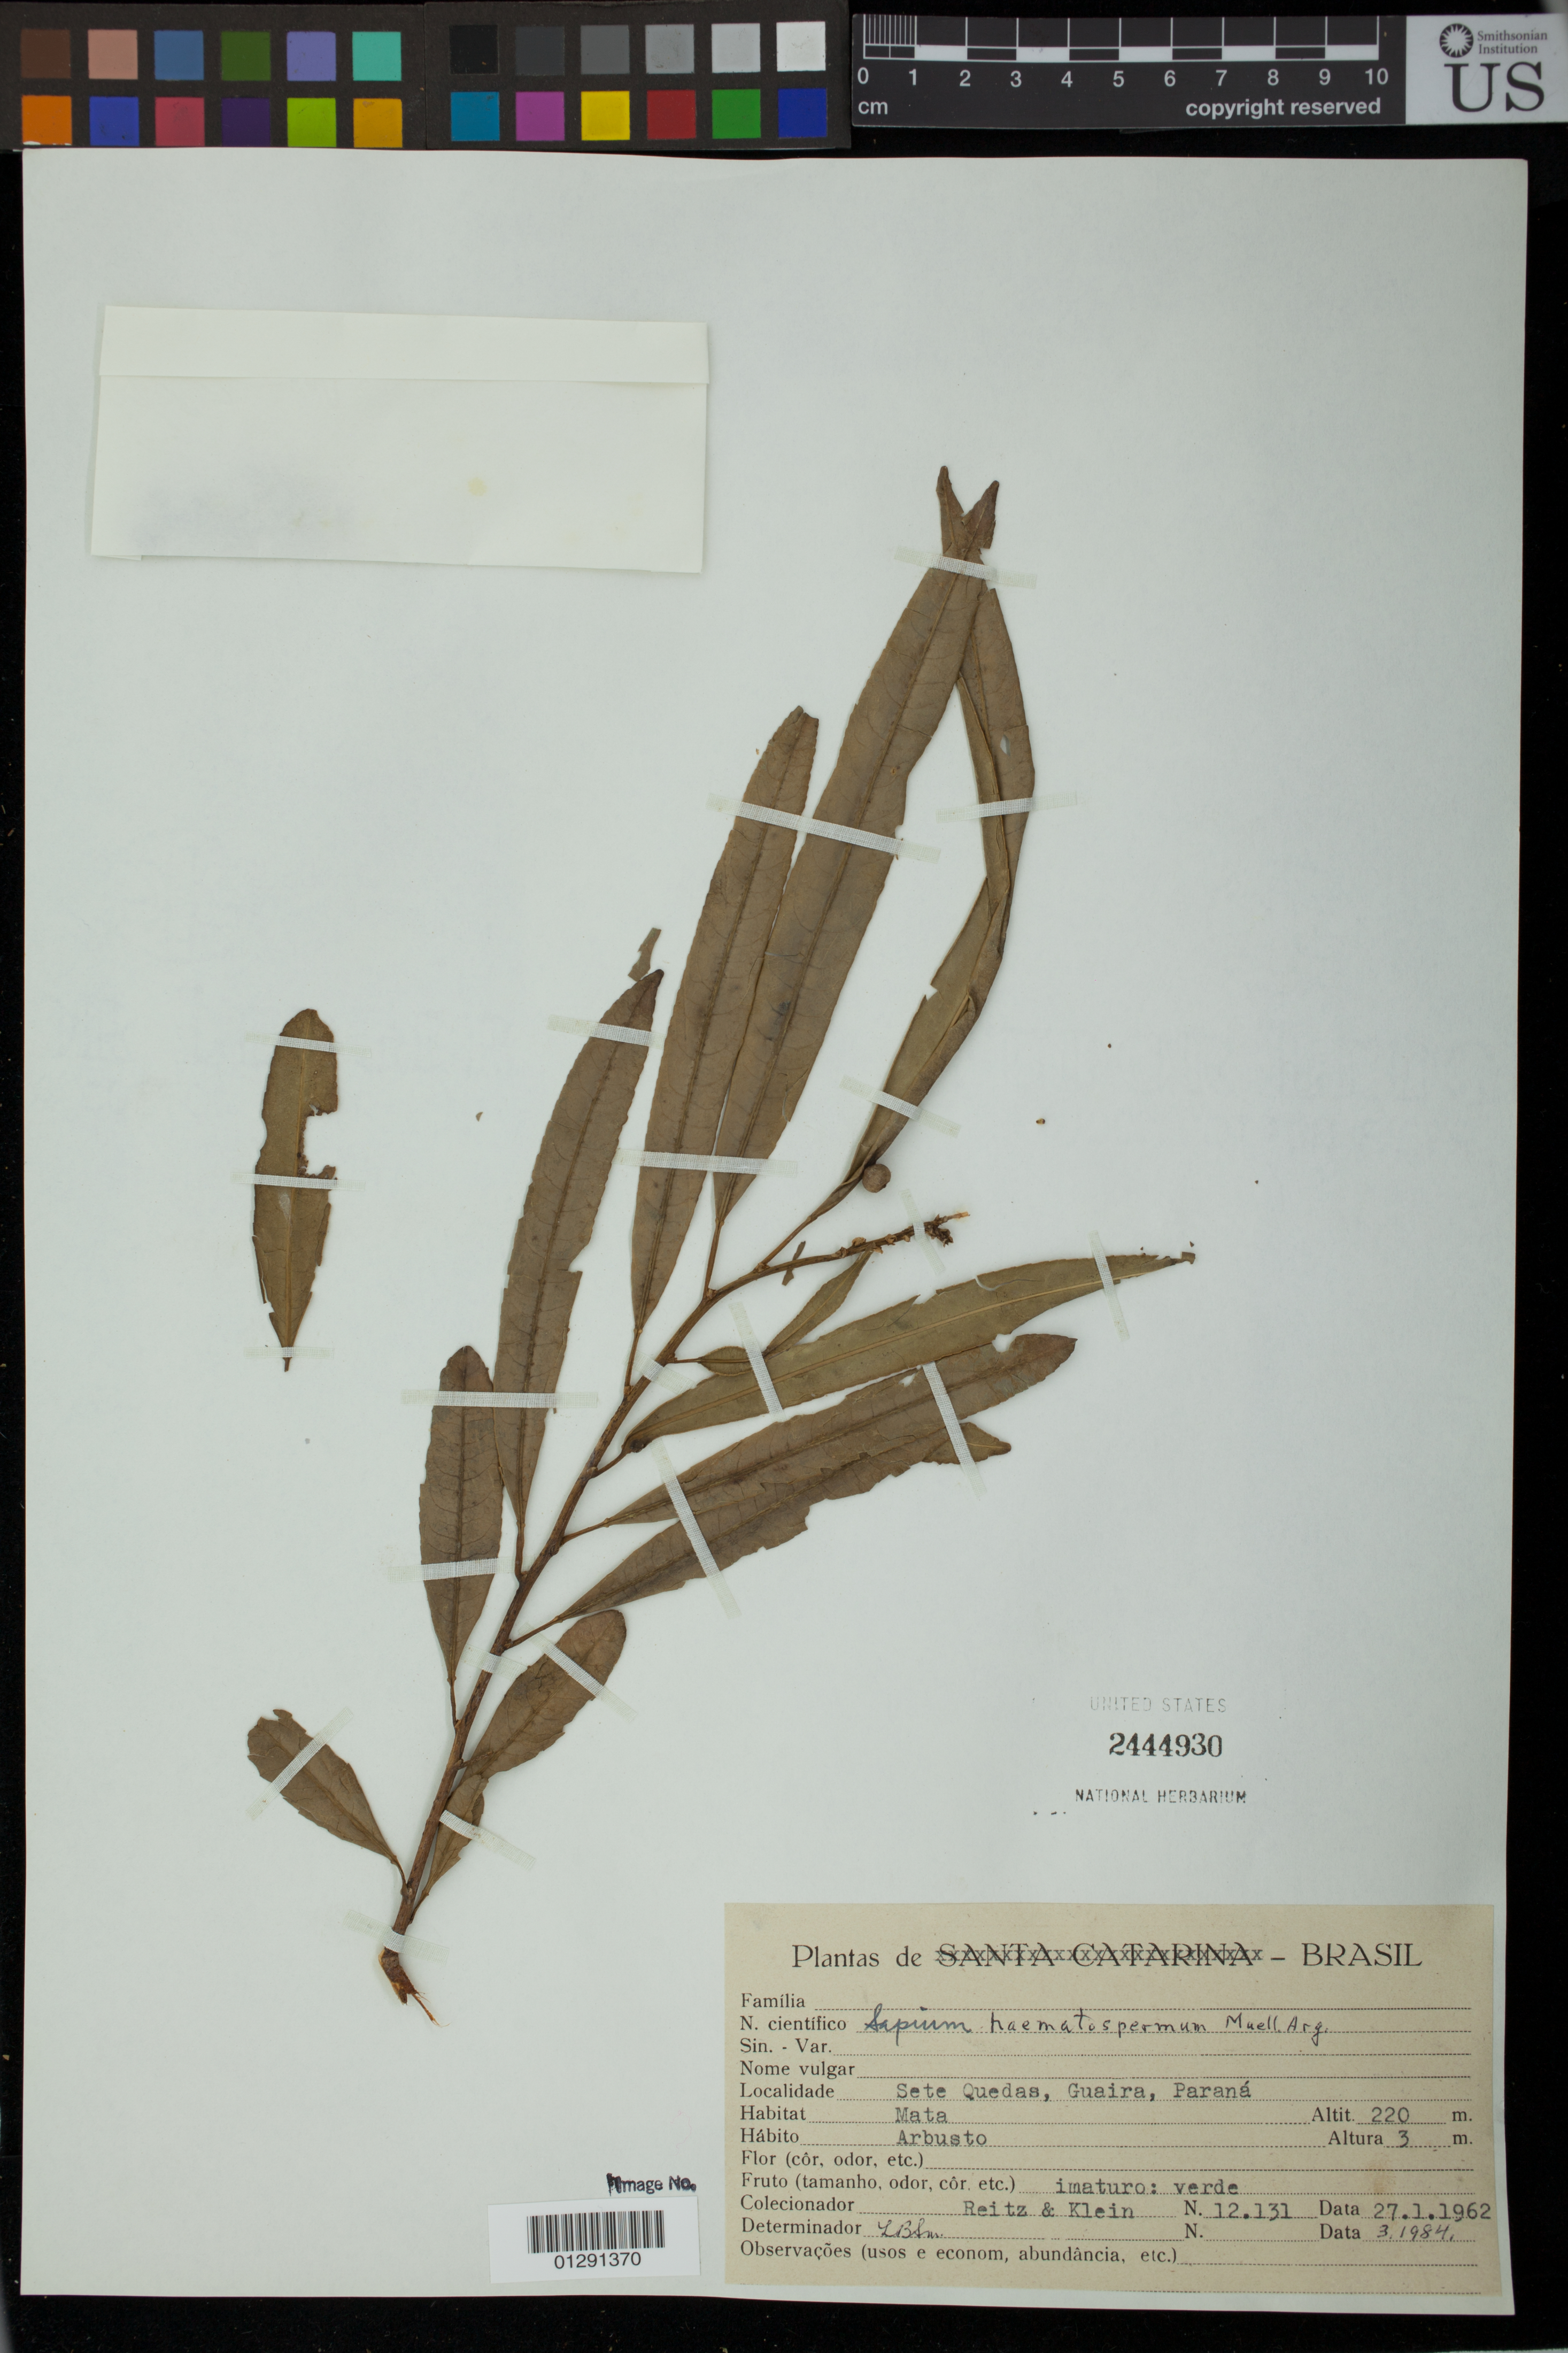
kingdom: Plantae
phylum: Tracheophyta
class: Magnoliopsida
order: Malpighiales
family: Euphorbiaceae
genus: Sapium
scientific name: Sapium haematospermum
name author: Müll. Arg.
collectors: R. Reitz & Klein, --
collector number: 12131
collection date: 1962-01-27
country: Brazil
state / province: Parana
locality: Sete Quedas, Guaira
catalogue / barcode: US 2444930